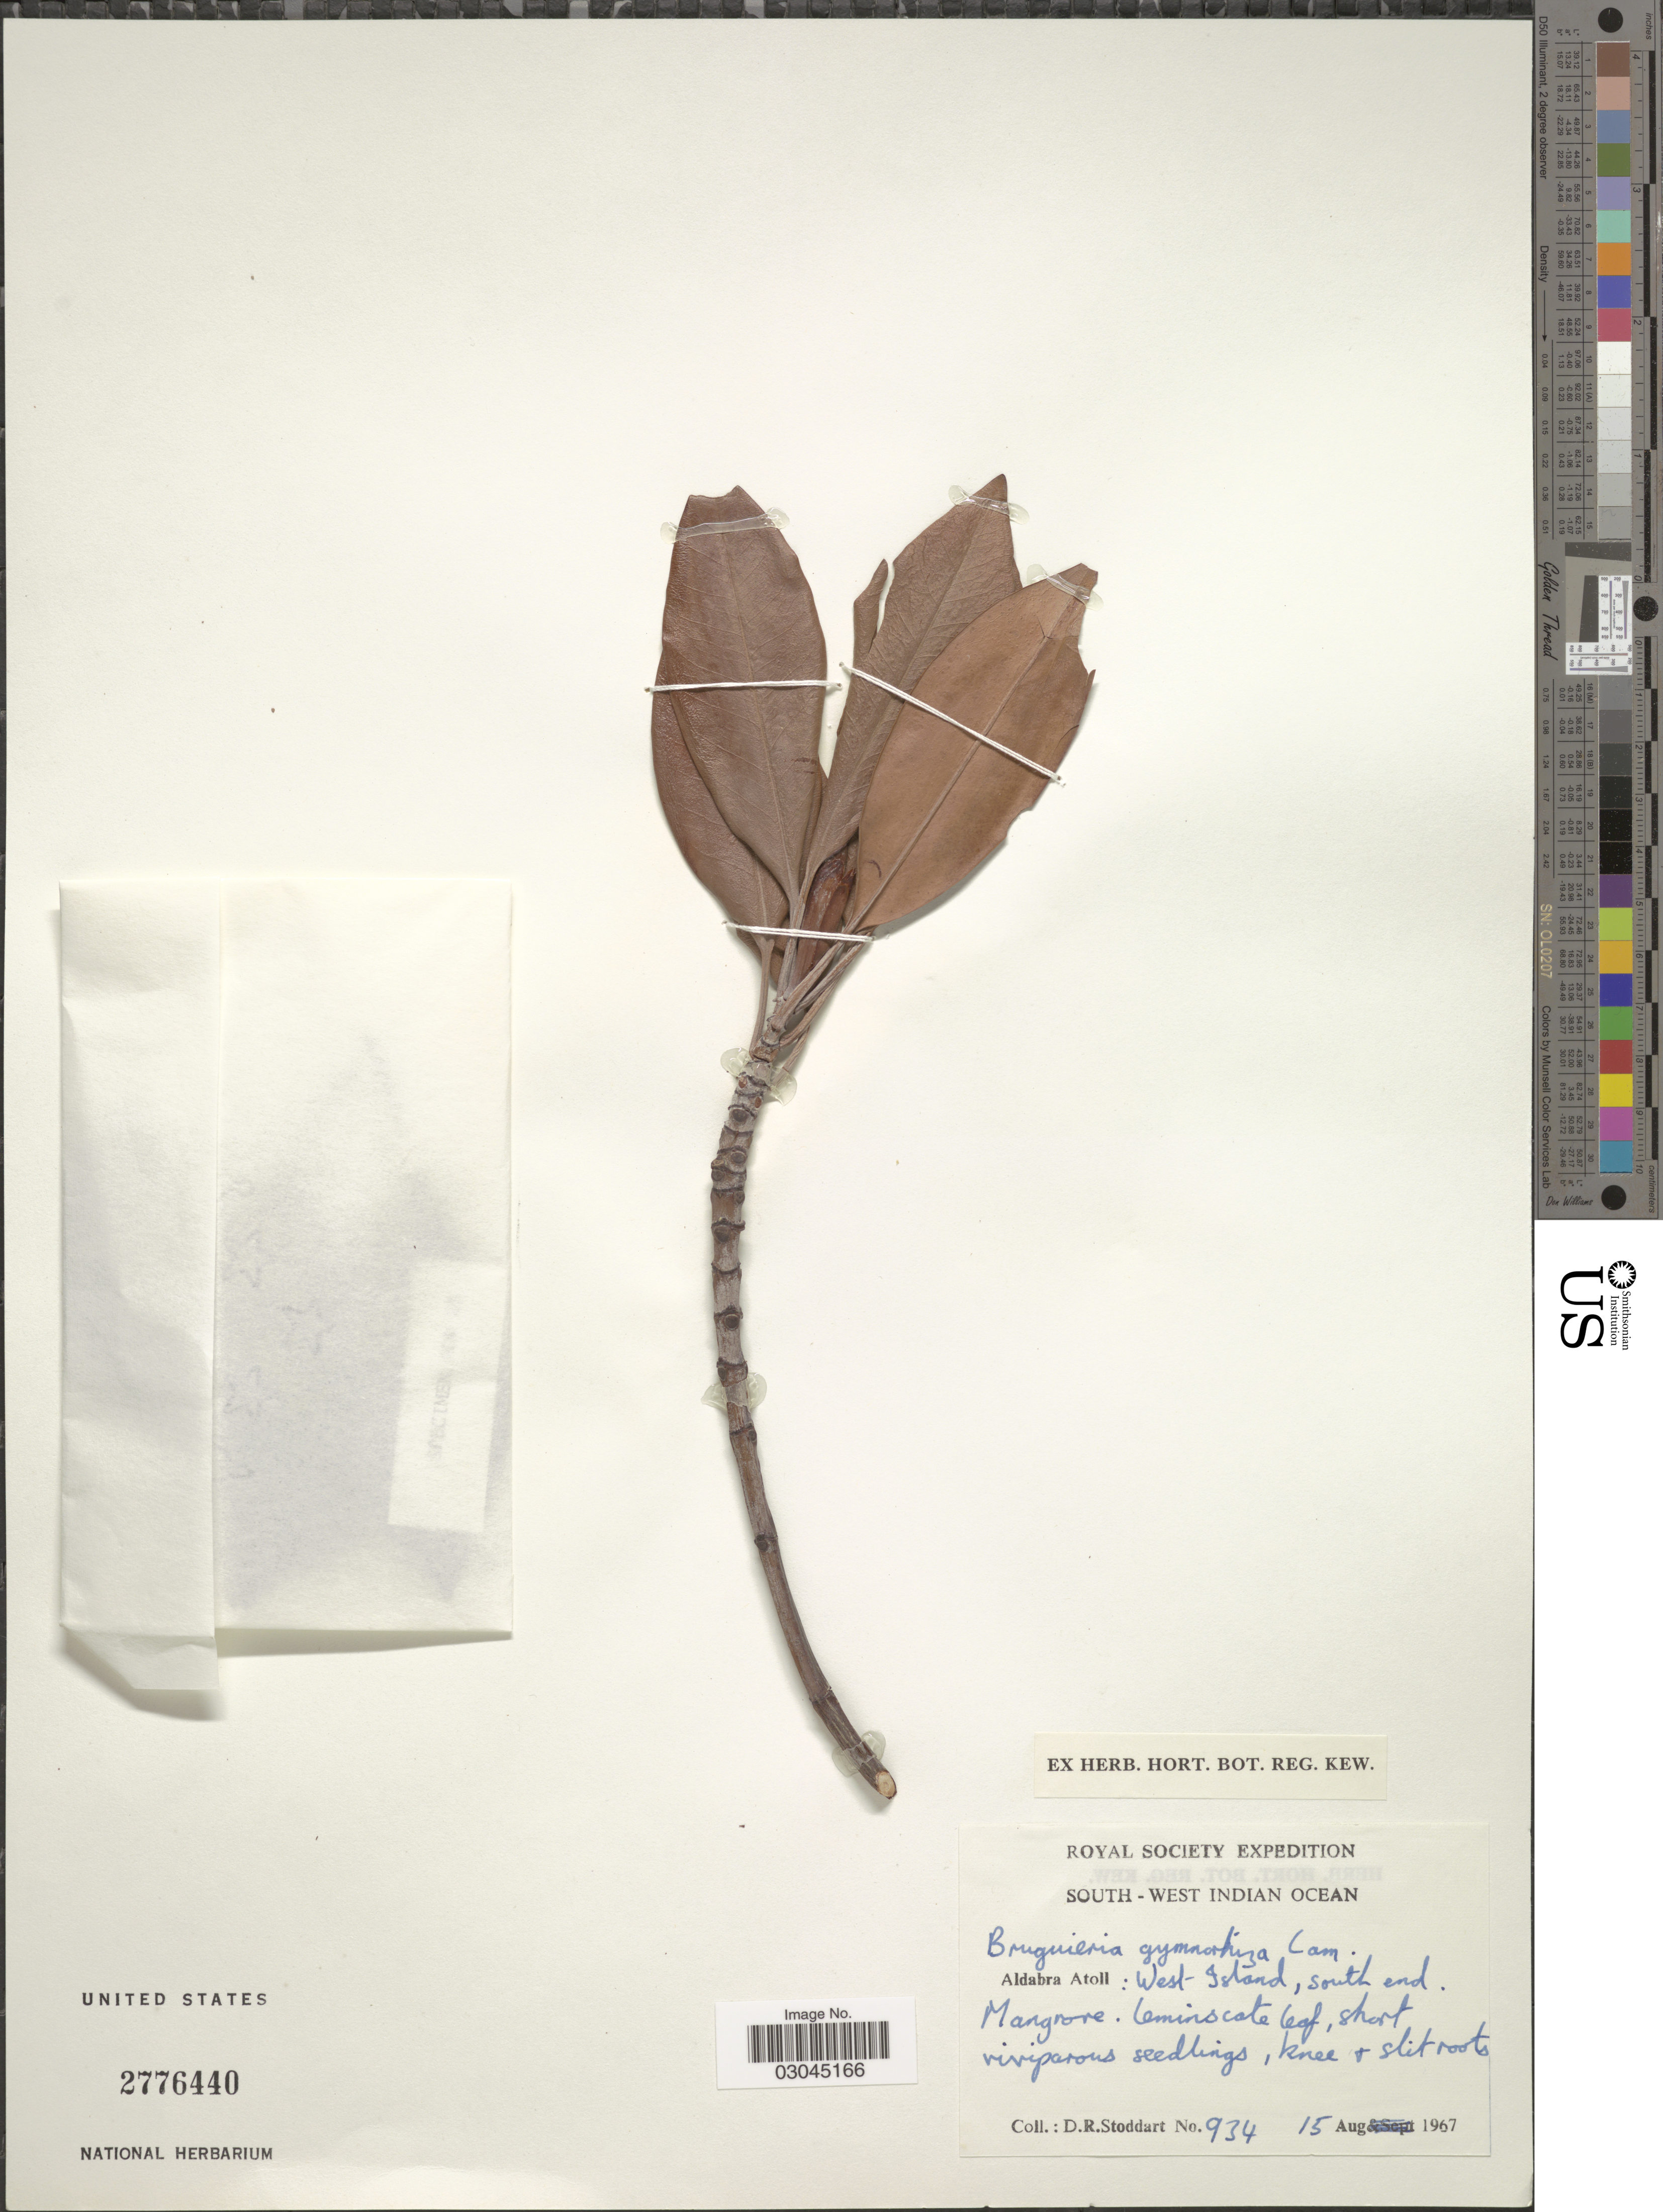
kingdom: Plantae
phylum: Tracheophyta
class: Magnoliopsida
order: Malpighiales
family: Rhizophoraceae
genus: Bruguiera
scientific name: Bruguiera gymnorhiza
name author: (L.) Savigny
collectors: D. R. Stoddart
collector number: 934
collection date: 1967-08-15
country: Seychelles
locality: South-West Indian Ocean. Aldabra Atoll: West-Island, south end.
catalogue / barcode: US 2776440